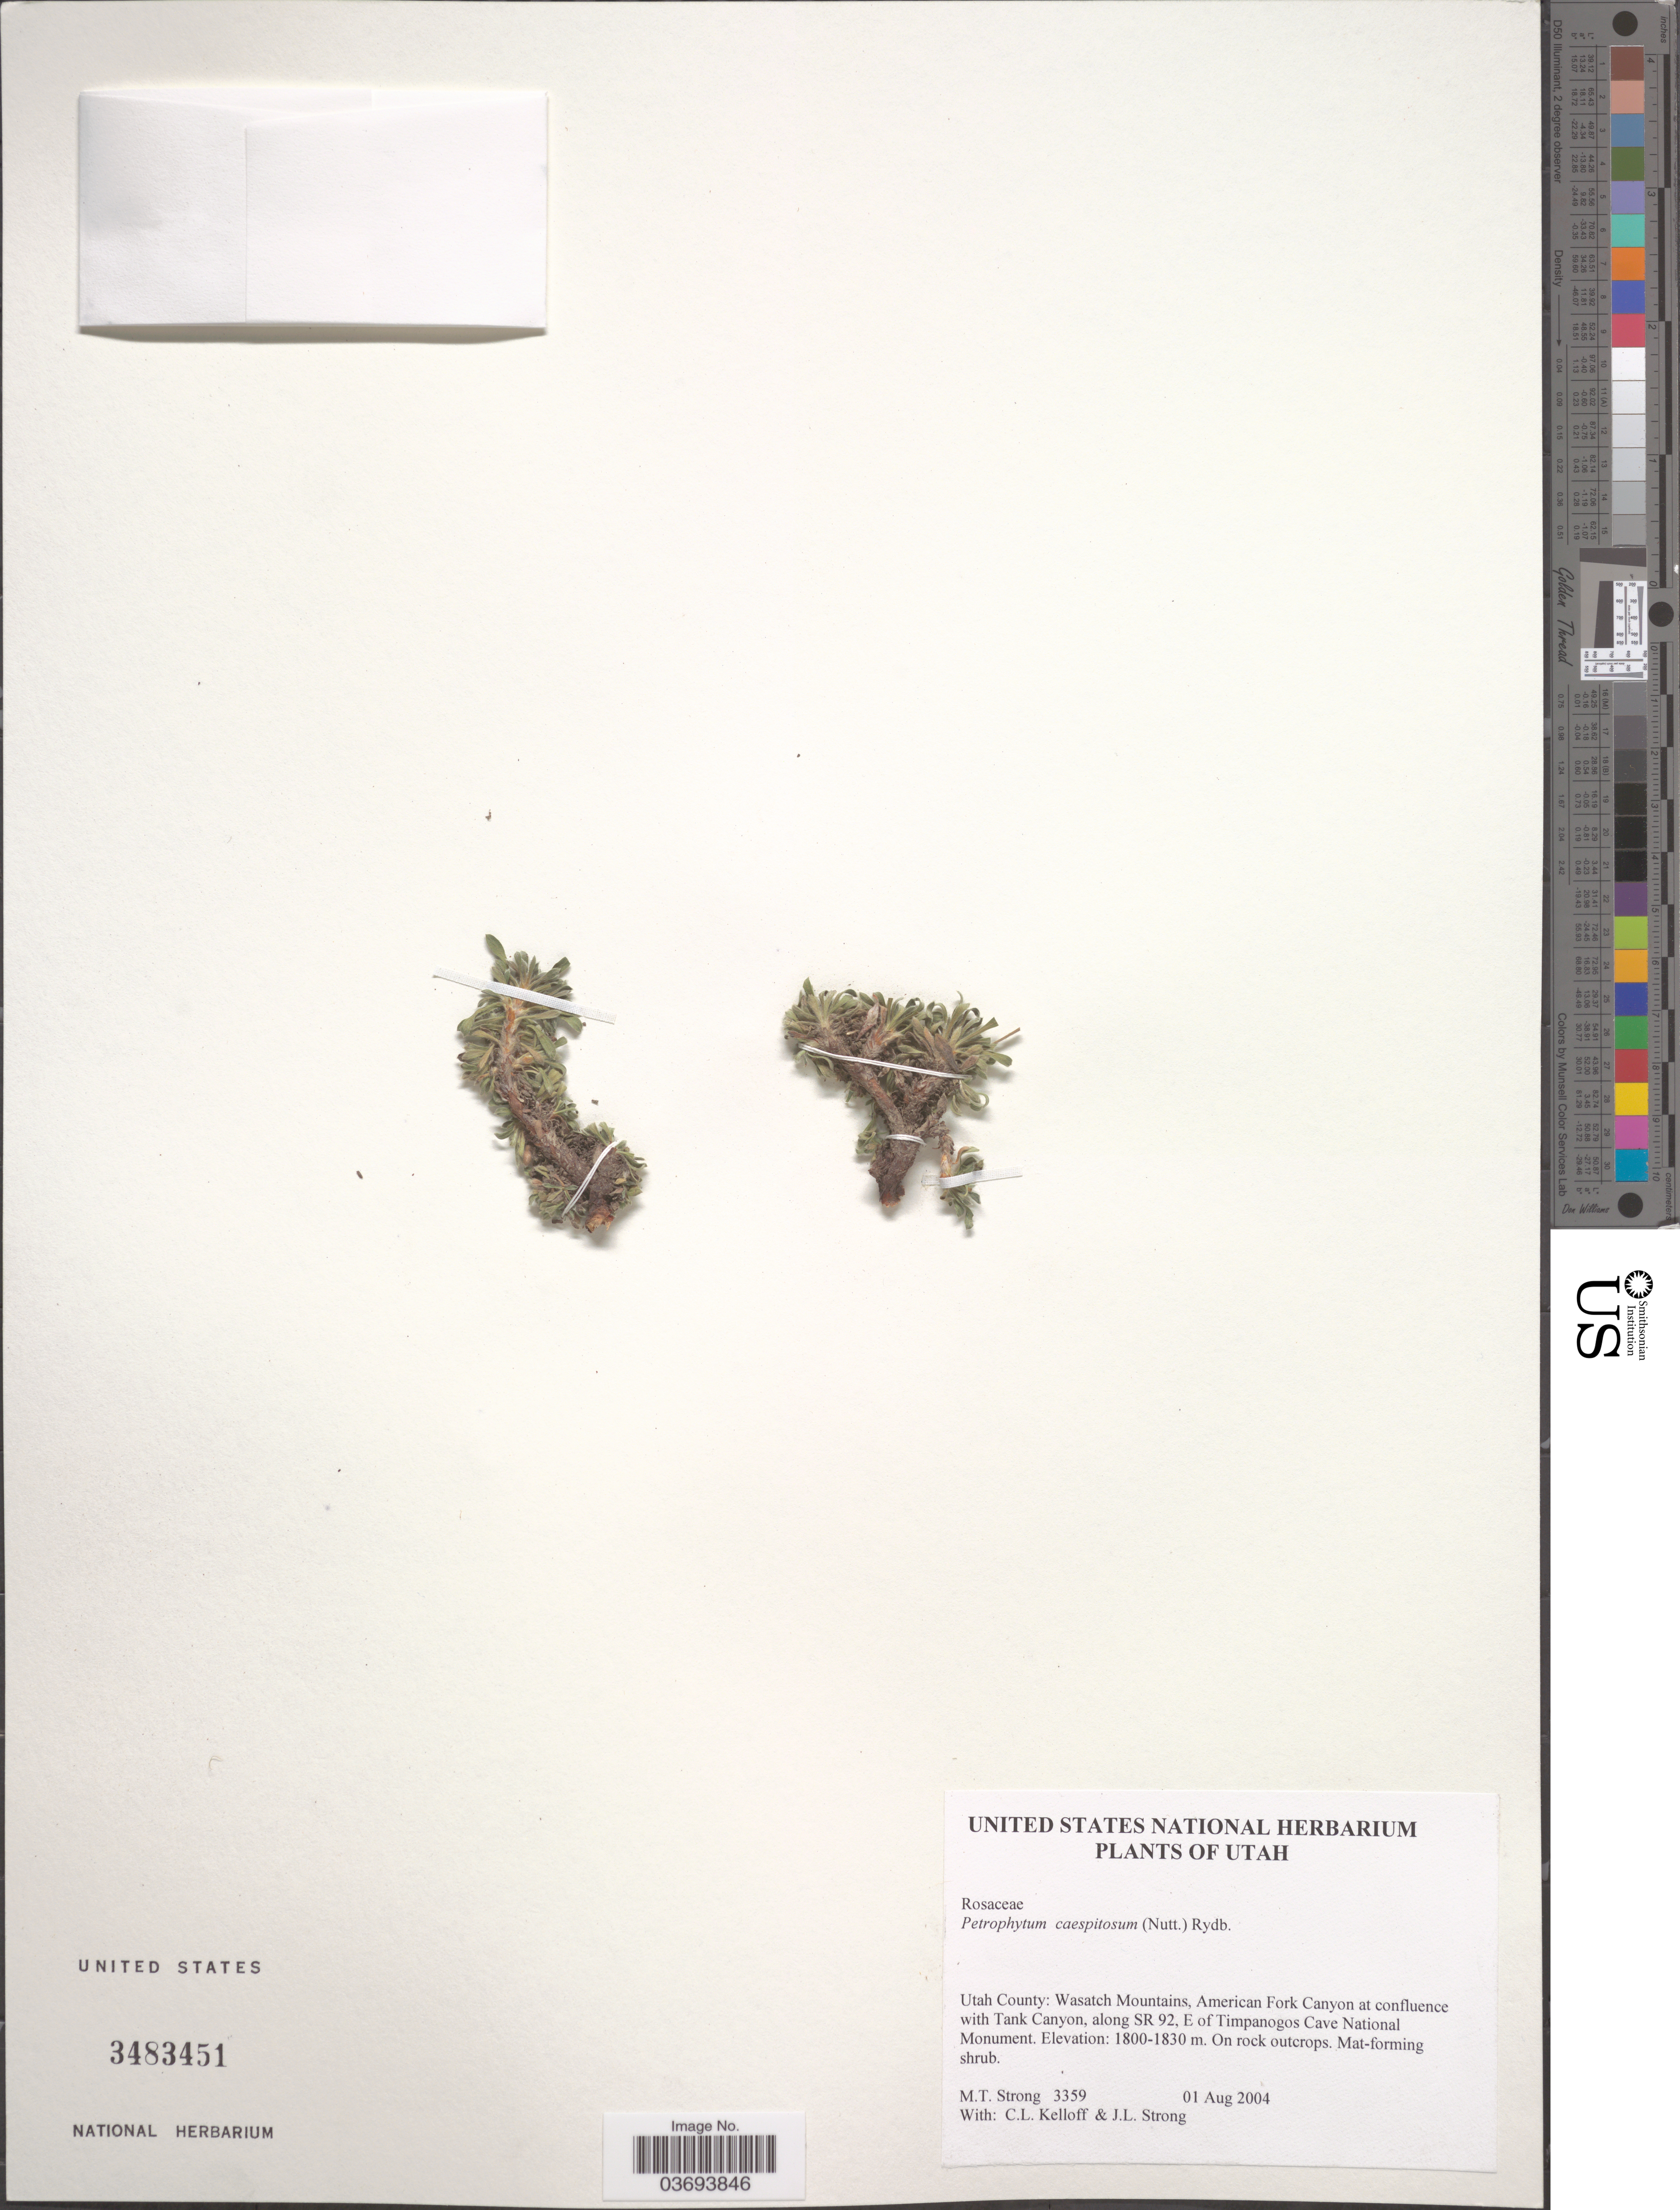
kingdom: Plantae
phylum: Tracheophyta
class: Magnoliopsida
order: Rosales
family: Rosaceae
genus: Petrophytum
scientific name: Petrophytum caespitosum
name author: (Nutt.) Rydb.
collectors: M. T. Strong, C. L. Kelloff & J. Strong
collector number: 3359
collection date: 2004-08-01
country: United States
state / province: Utah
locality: Utah County: Wasatch Mountains, American Fork Canyon at confluence with Tank Canyon, along SR 92, E of Timpanogos Cave National Monument.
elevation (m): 1800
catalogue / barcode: US 3483451